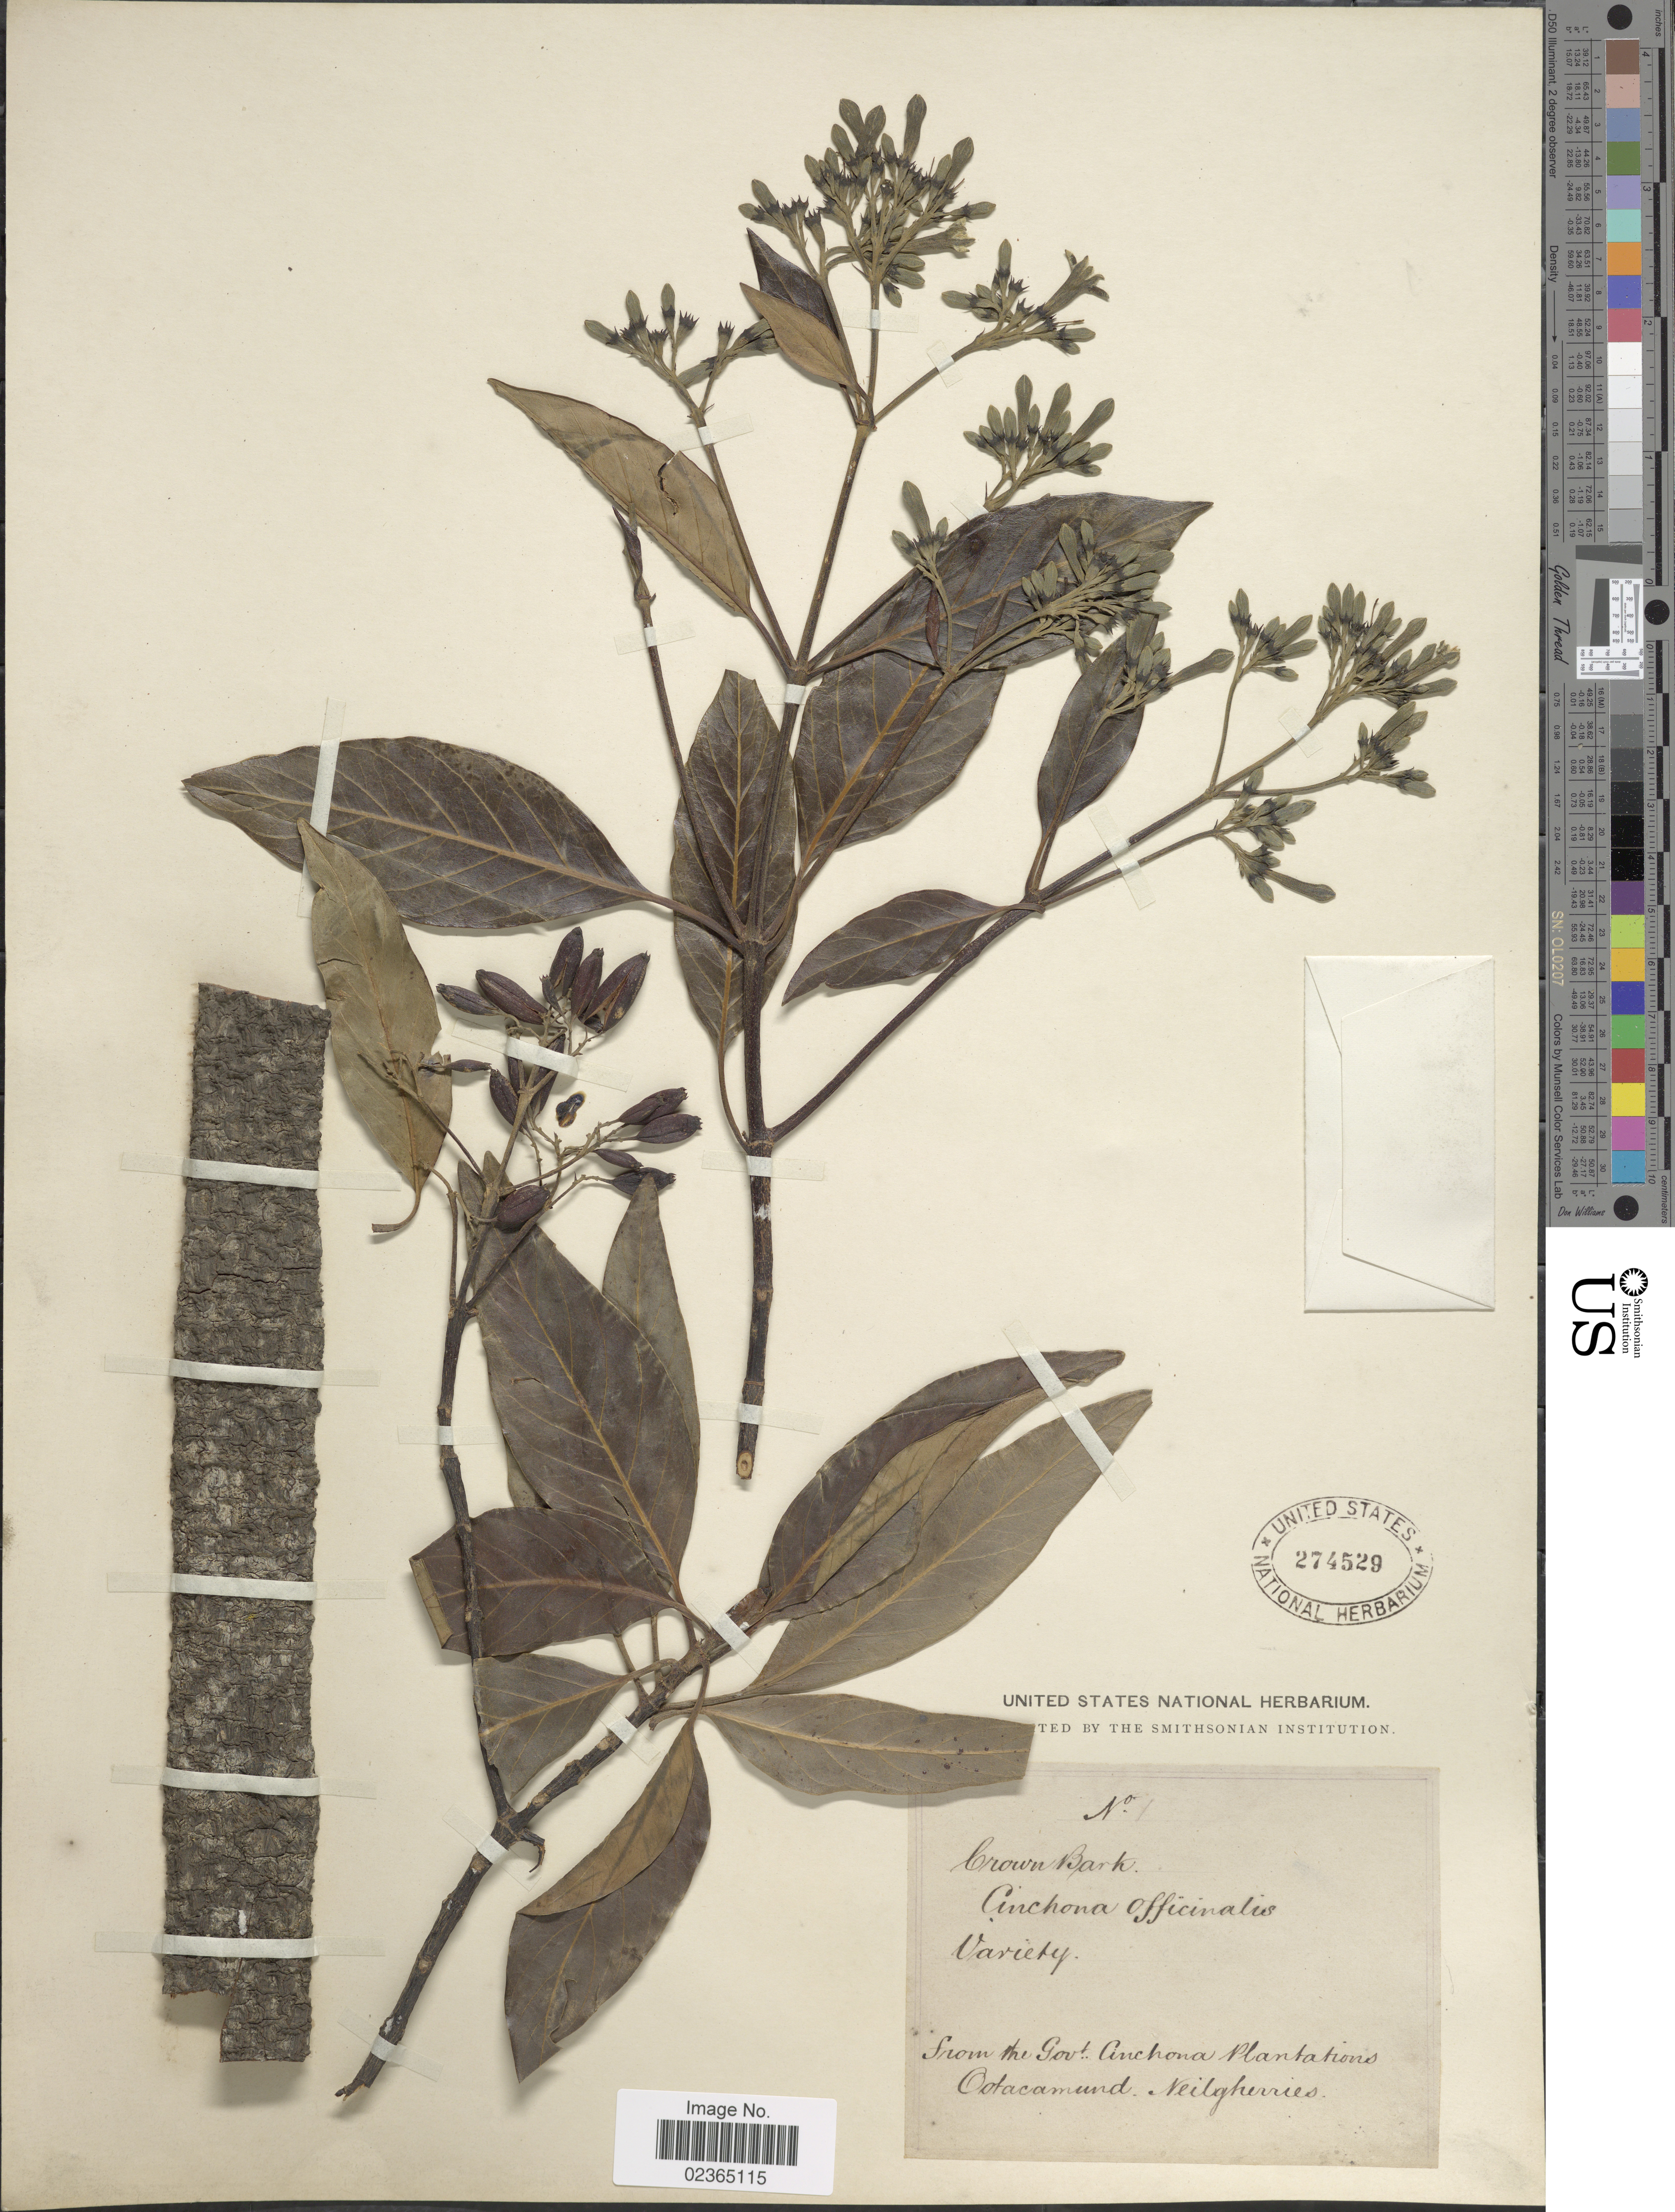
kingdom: Plantae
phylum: Tracheophyta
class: Magnoliopsida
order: Gentianales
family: Rubiaceae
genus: Cinchona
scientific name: Cinchona officinalis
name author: L.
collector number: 1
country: India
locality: Govt. Cinchona Plantations Ootacamund Neilgherries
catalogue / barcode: US 274529